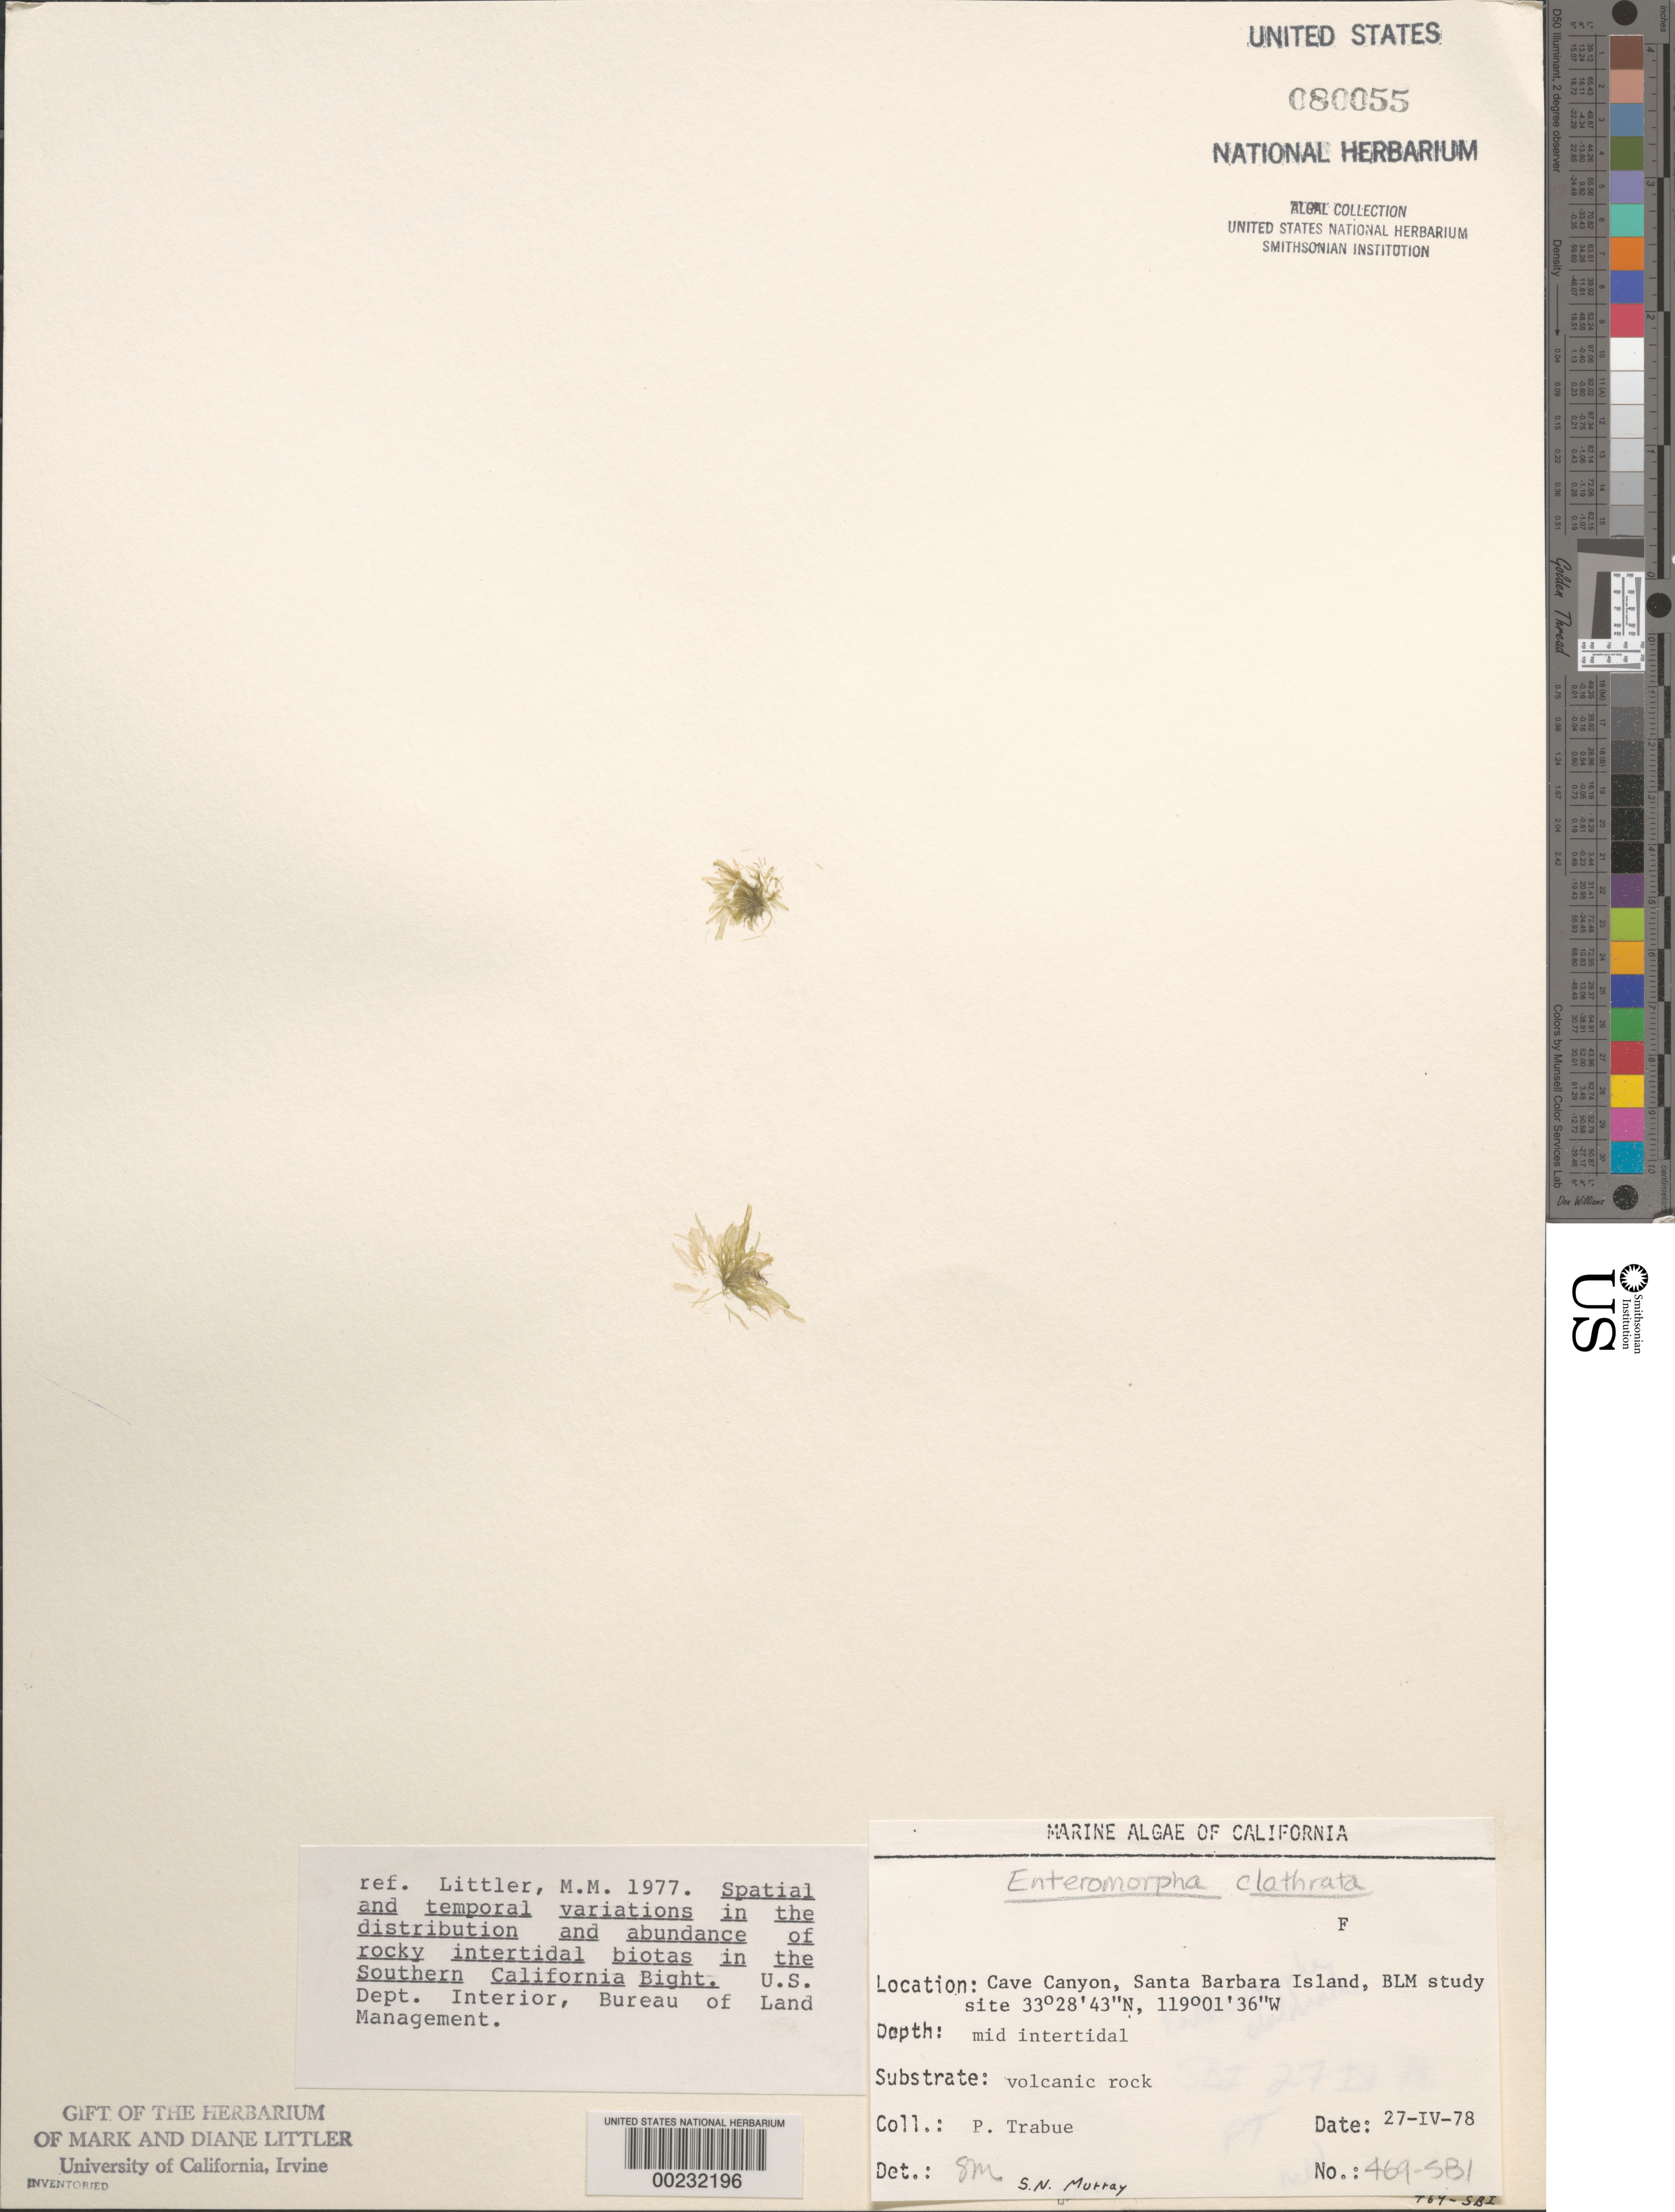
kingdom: Plantae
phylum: Chlorophyta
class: Ulvophyceae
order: Cladophorales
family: Cladophoraceae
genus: Cladophora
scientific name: Cladophora vagabunda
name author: (L.) C. Hoek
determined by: Algae name updating Project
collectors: P. J. Trabue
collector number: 469-sbi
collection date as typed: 27 Apr 1978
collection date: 1978-04-27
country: United States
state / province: California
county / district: Santa Barbara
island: Santa Barbara Island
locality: Cave Canyon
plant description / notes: BLM-SOCALBIGHT Rocky Intertidal Survey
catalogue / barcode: US 80055